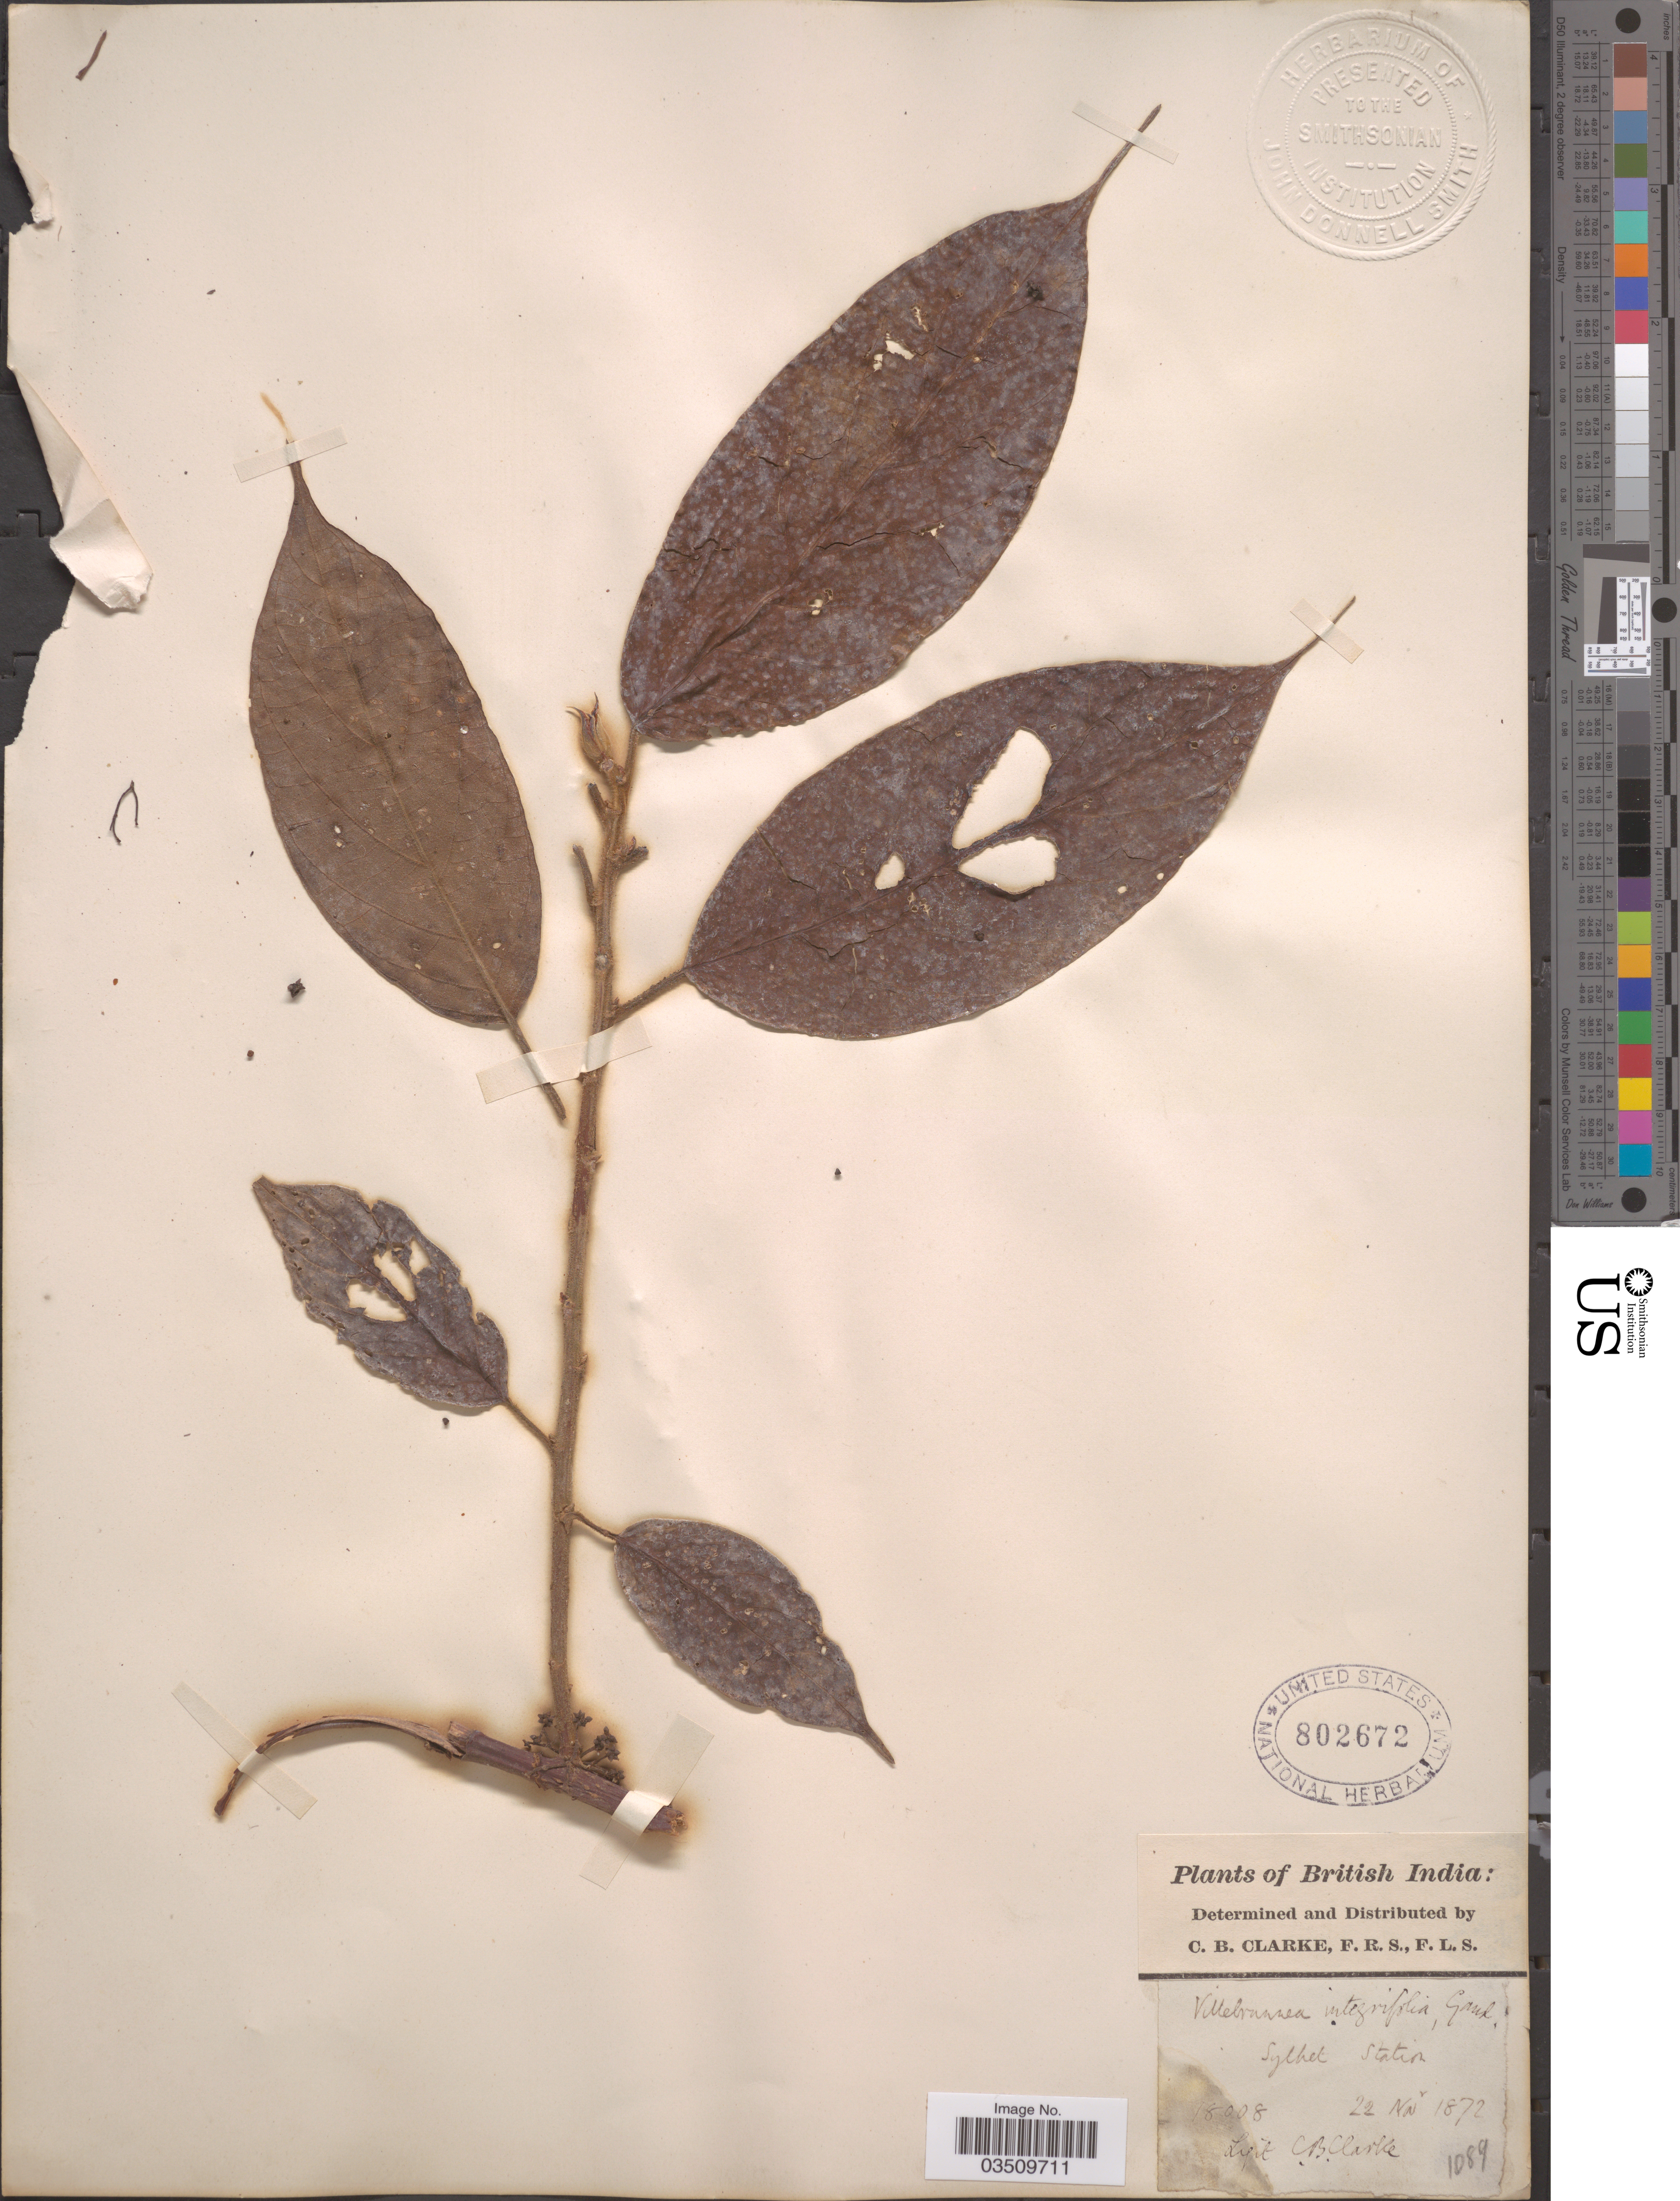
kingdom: Plantae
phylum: Tracheophyta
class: Magnoliopsida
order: Rosales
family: Urticaceae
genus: Oreocnide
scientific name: Oreocnide integrifolia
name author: (Gaudich.) Miq.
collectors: C. B. Clarke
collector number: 18008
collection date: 1872-11-22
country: Bangladesh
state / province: Sylhet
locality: British India. Sylhet Station.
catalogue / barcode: US 802672